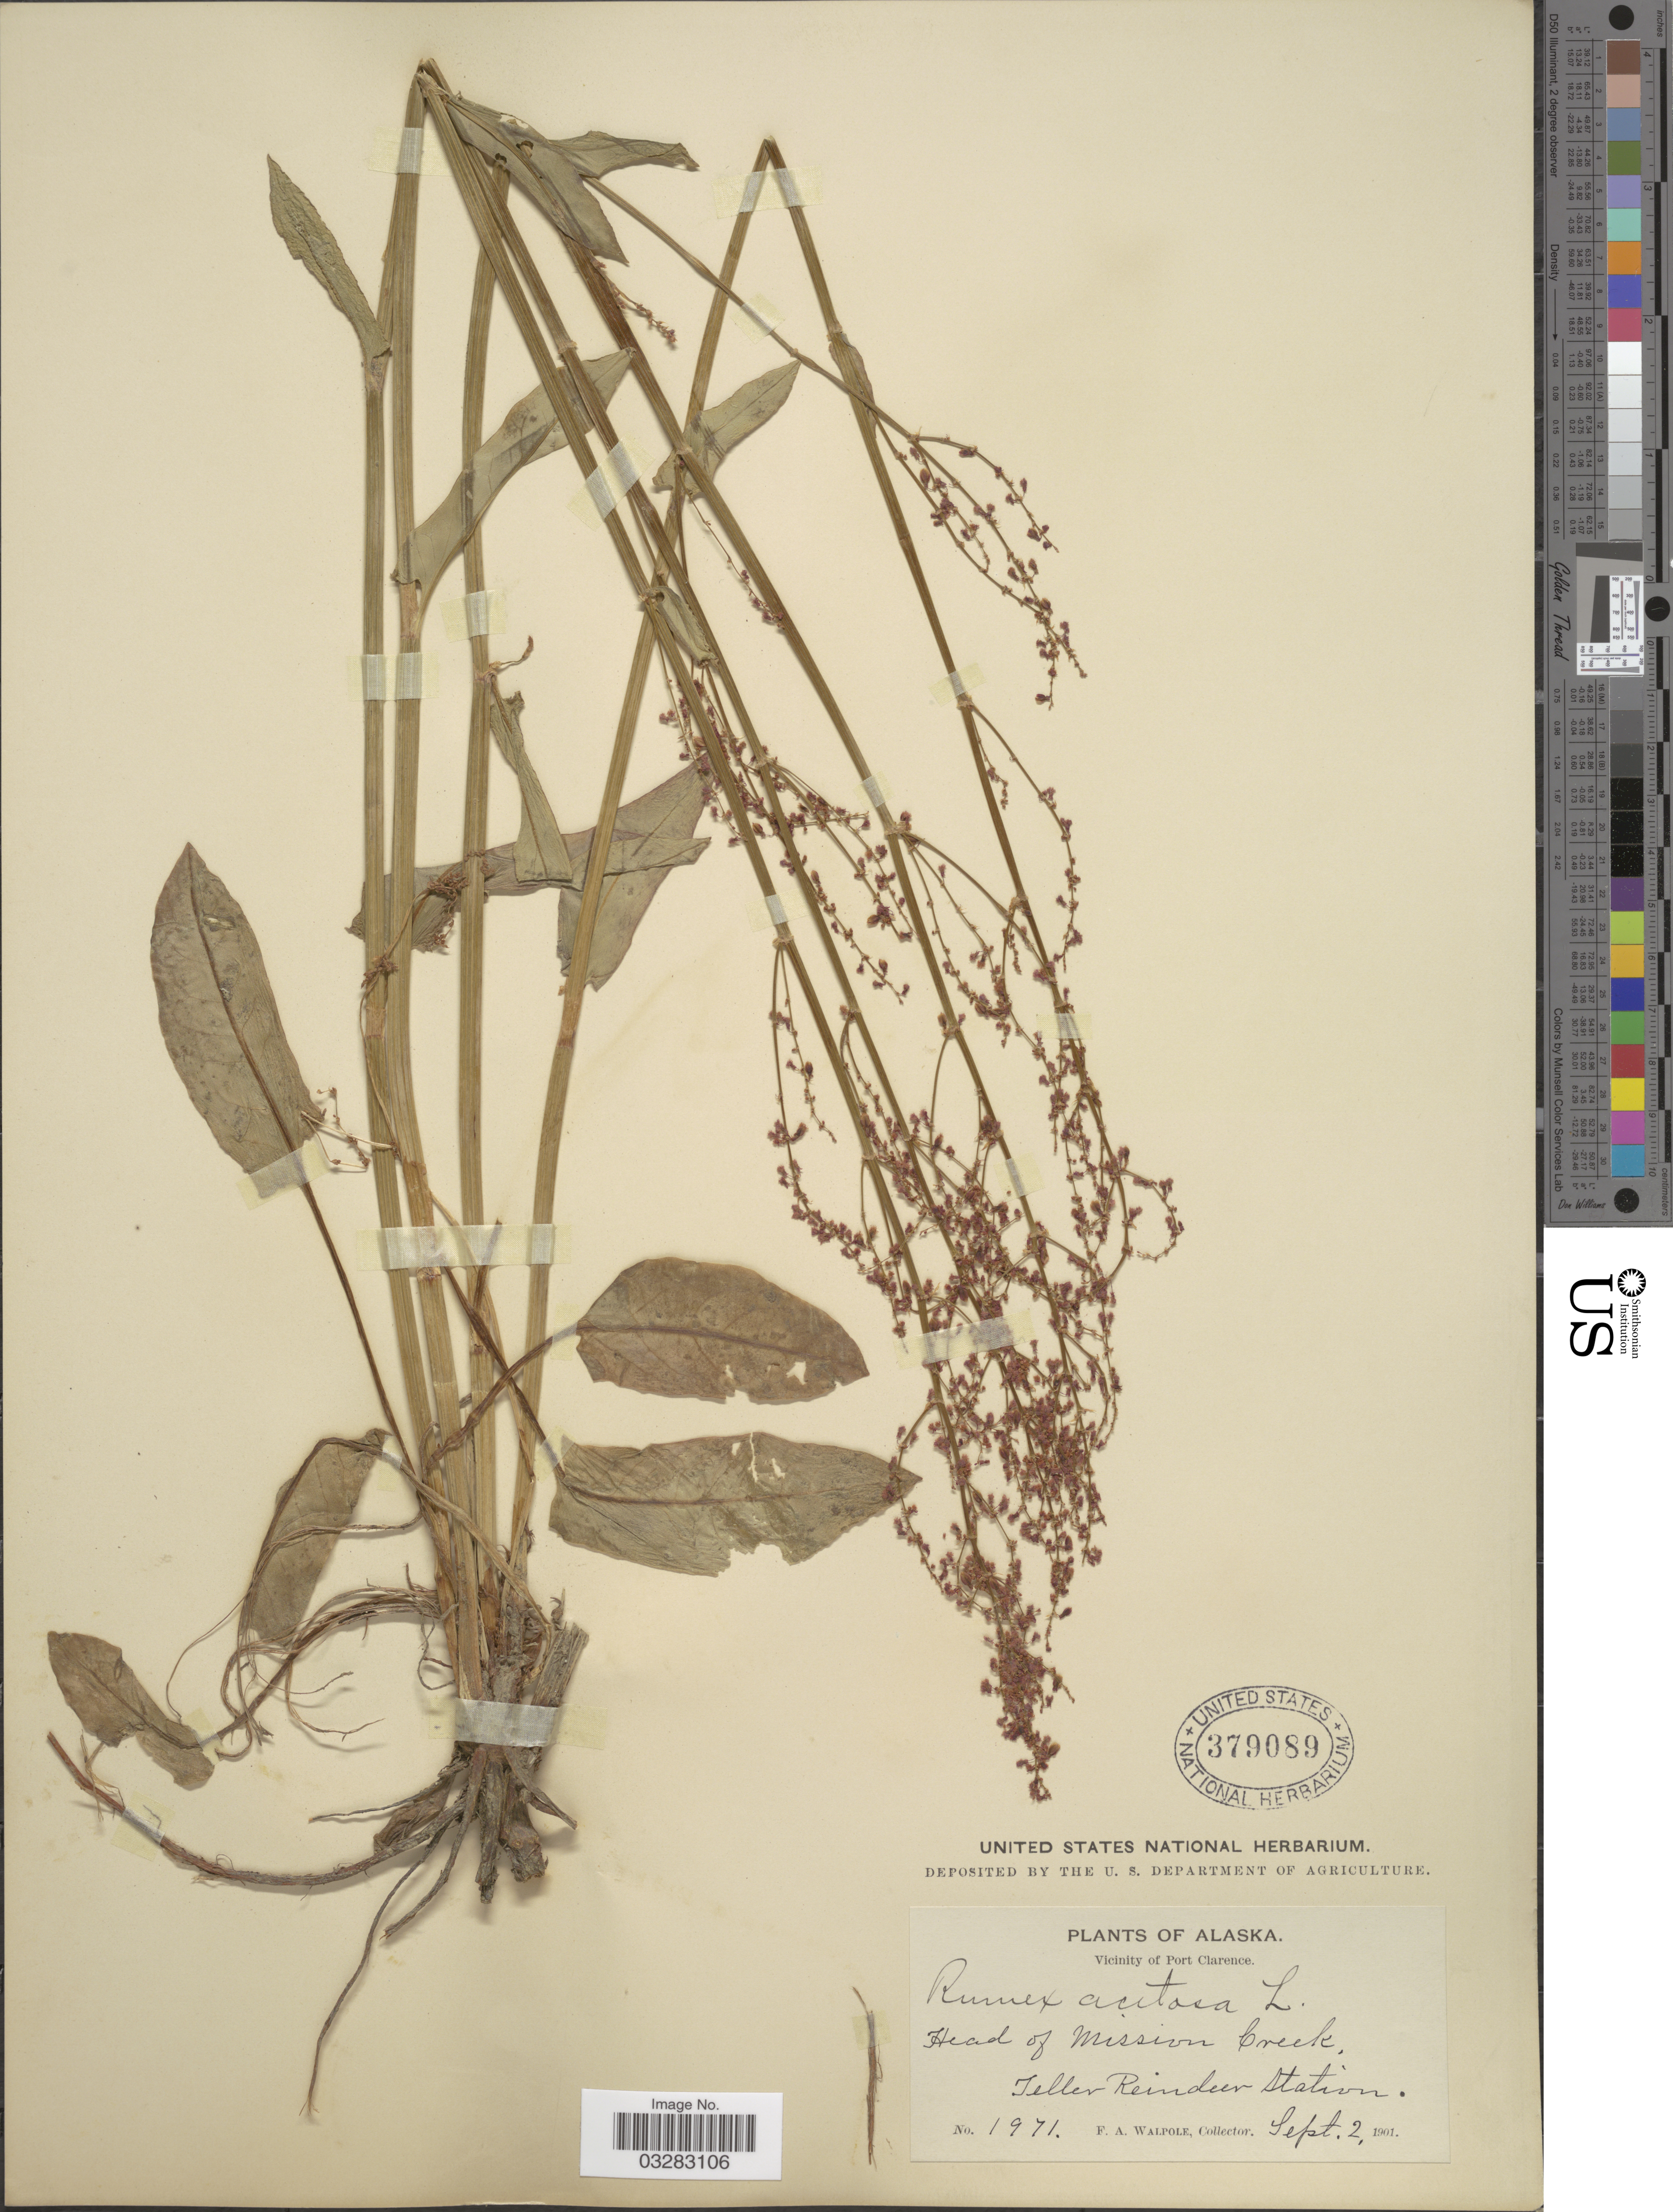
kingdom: Plantae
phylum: Tracheophyta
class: Magnoliopsida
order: Caryophyllales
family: Polygonaceae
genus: Rumex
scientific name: Rumex acetosa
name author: L.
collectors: F. Walpole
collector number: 1971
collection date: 1901-09-02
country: United States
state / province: Alaska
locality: Vicinity of Port Clarence. Head of Mission Creek, Teller Reindeer Station.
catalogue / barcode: US 379089